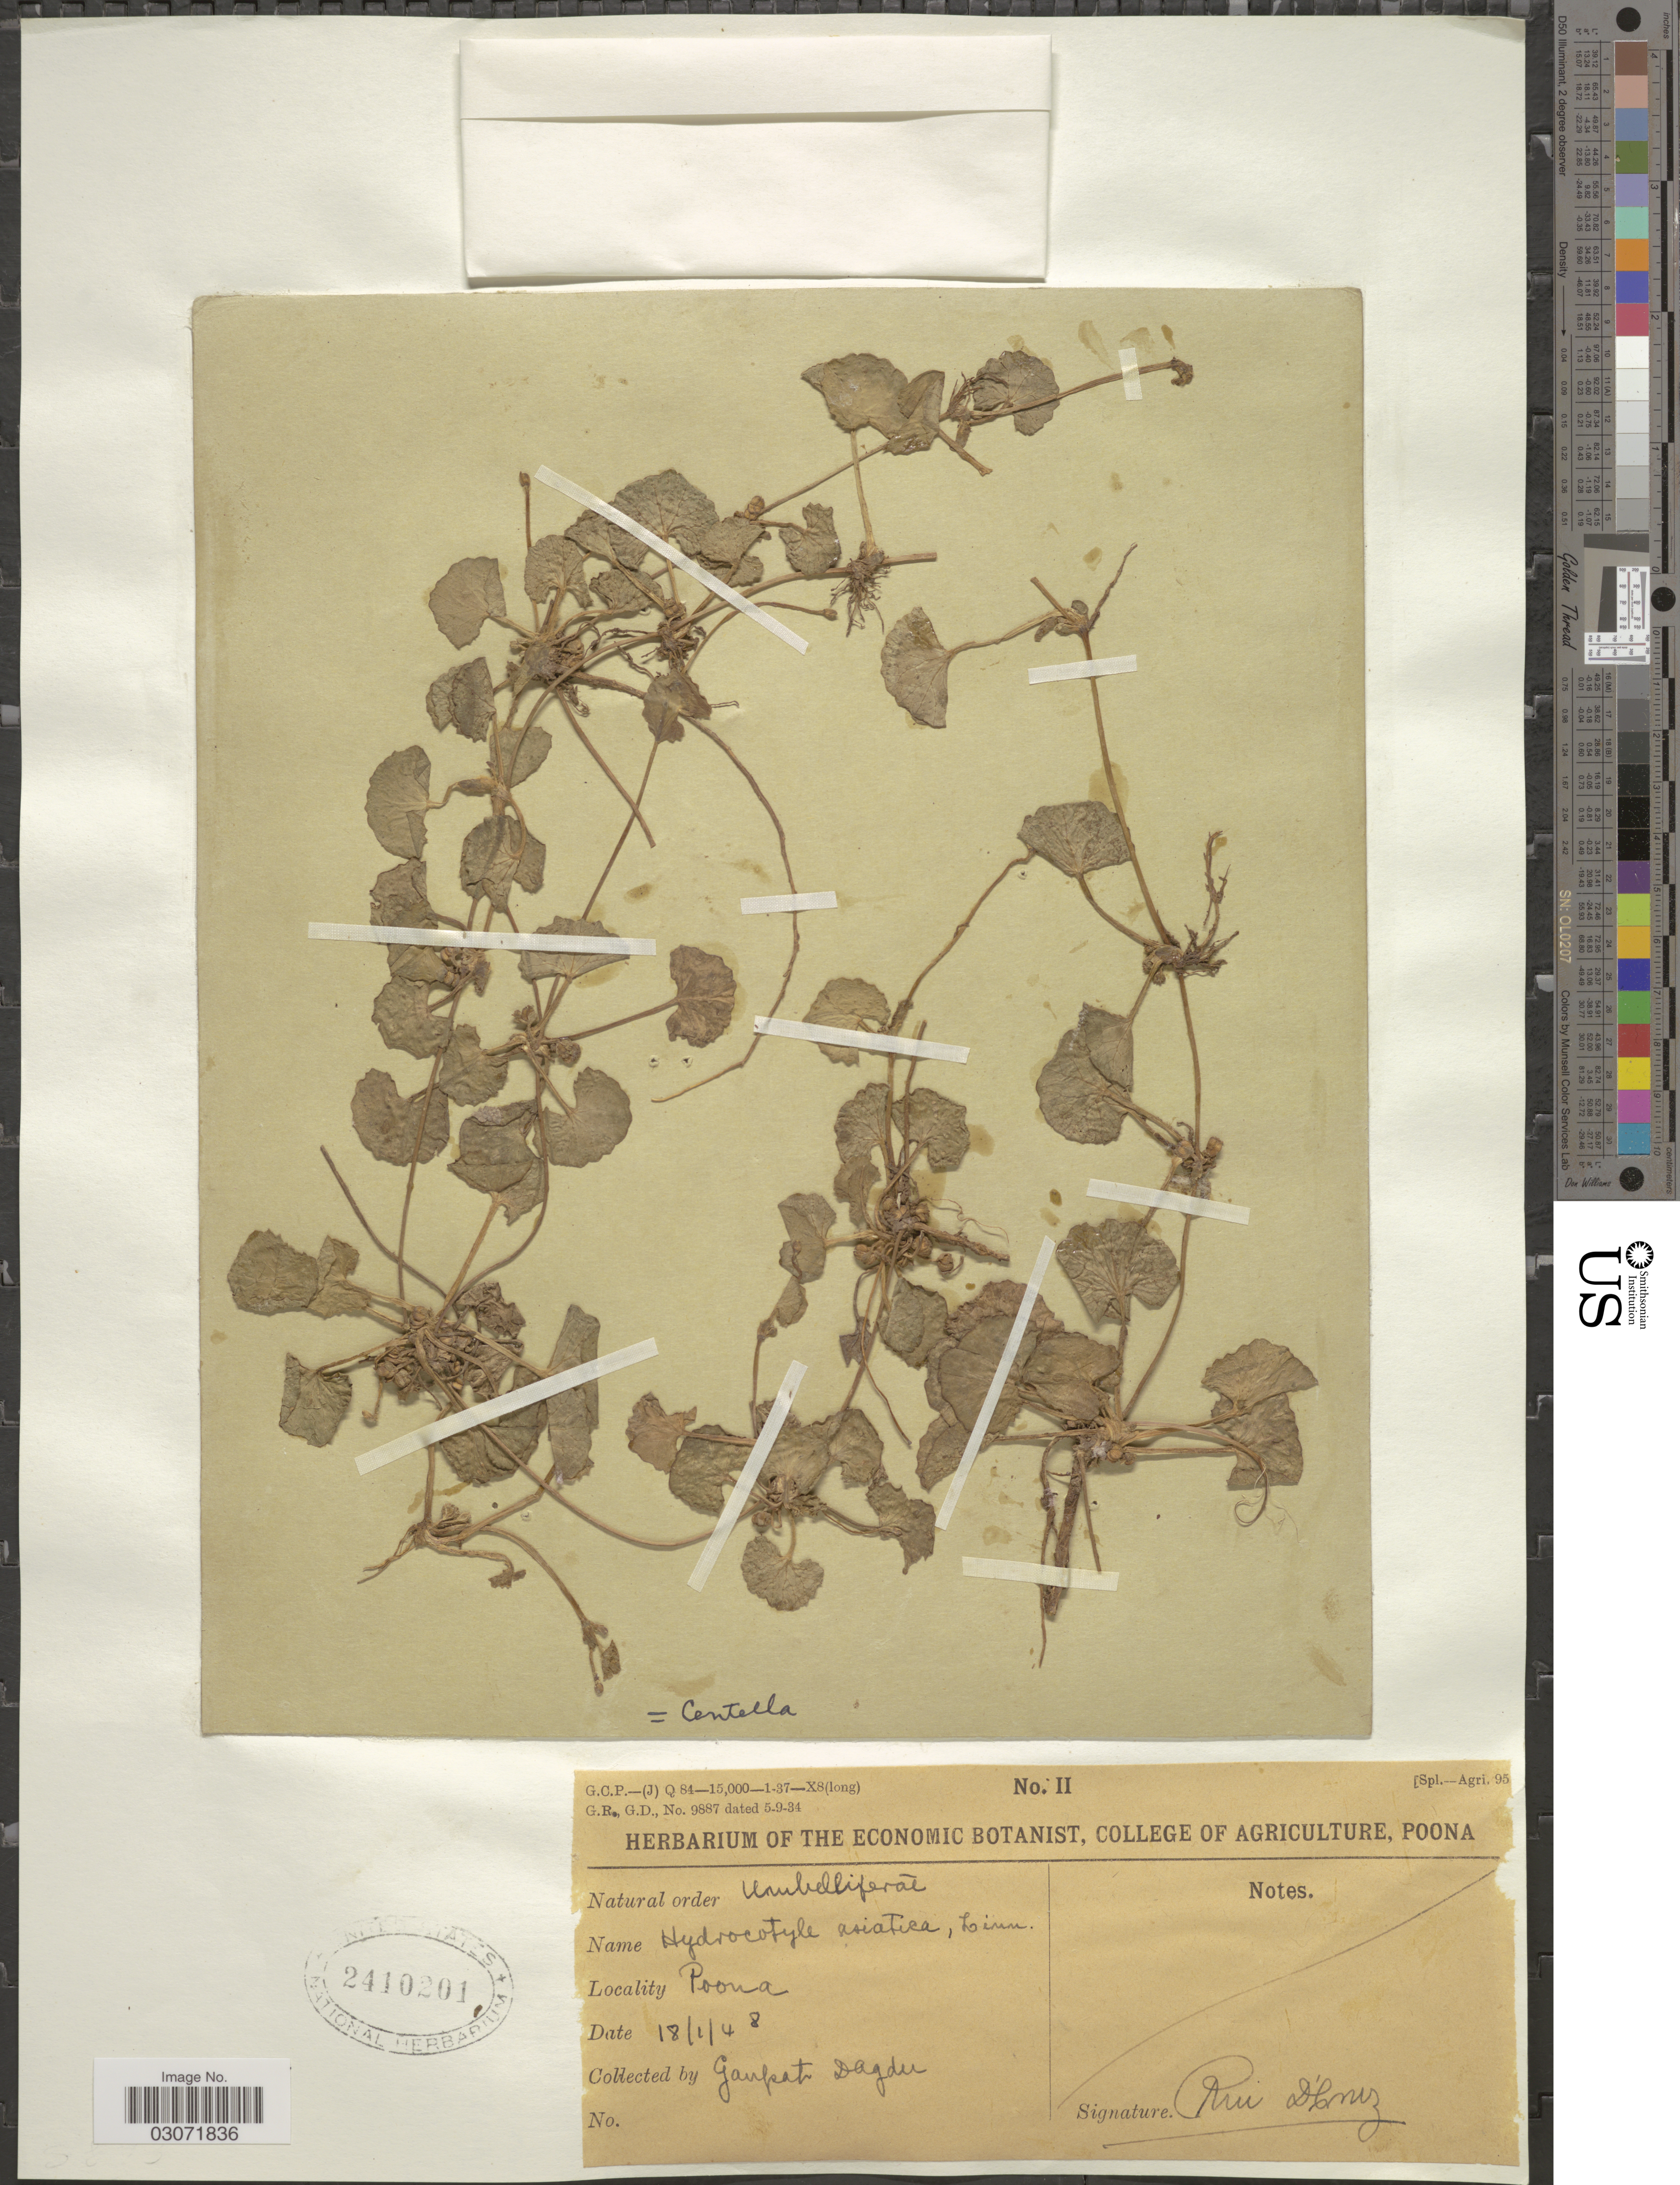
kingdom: Plantae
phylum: Tracheophyta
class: Magnoliopsida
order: Apiales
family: Apiaceae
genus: Centella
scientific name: Centella asiatica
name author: (L.) Urb.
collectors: G. Dagdu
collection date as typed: Transcribed d/m/y: 18/1/48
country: India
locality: Poona.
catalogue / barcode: US 2410201